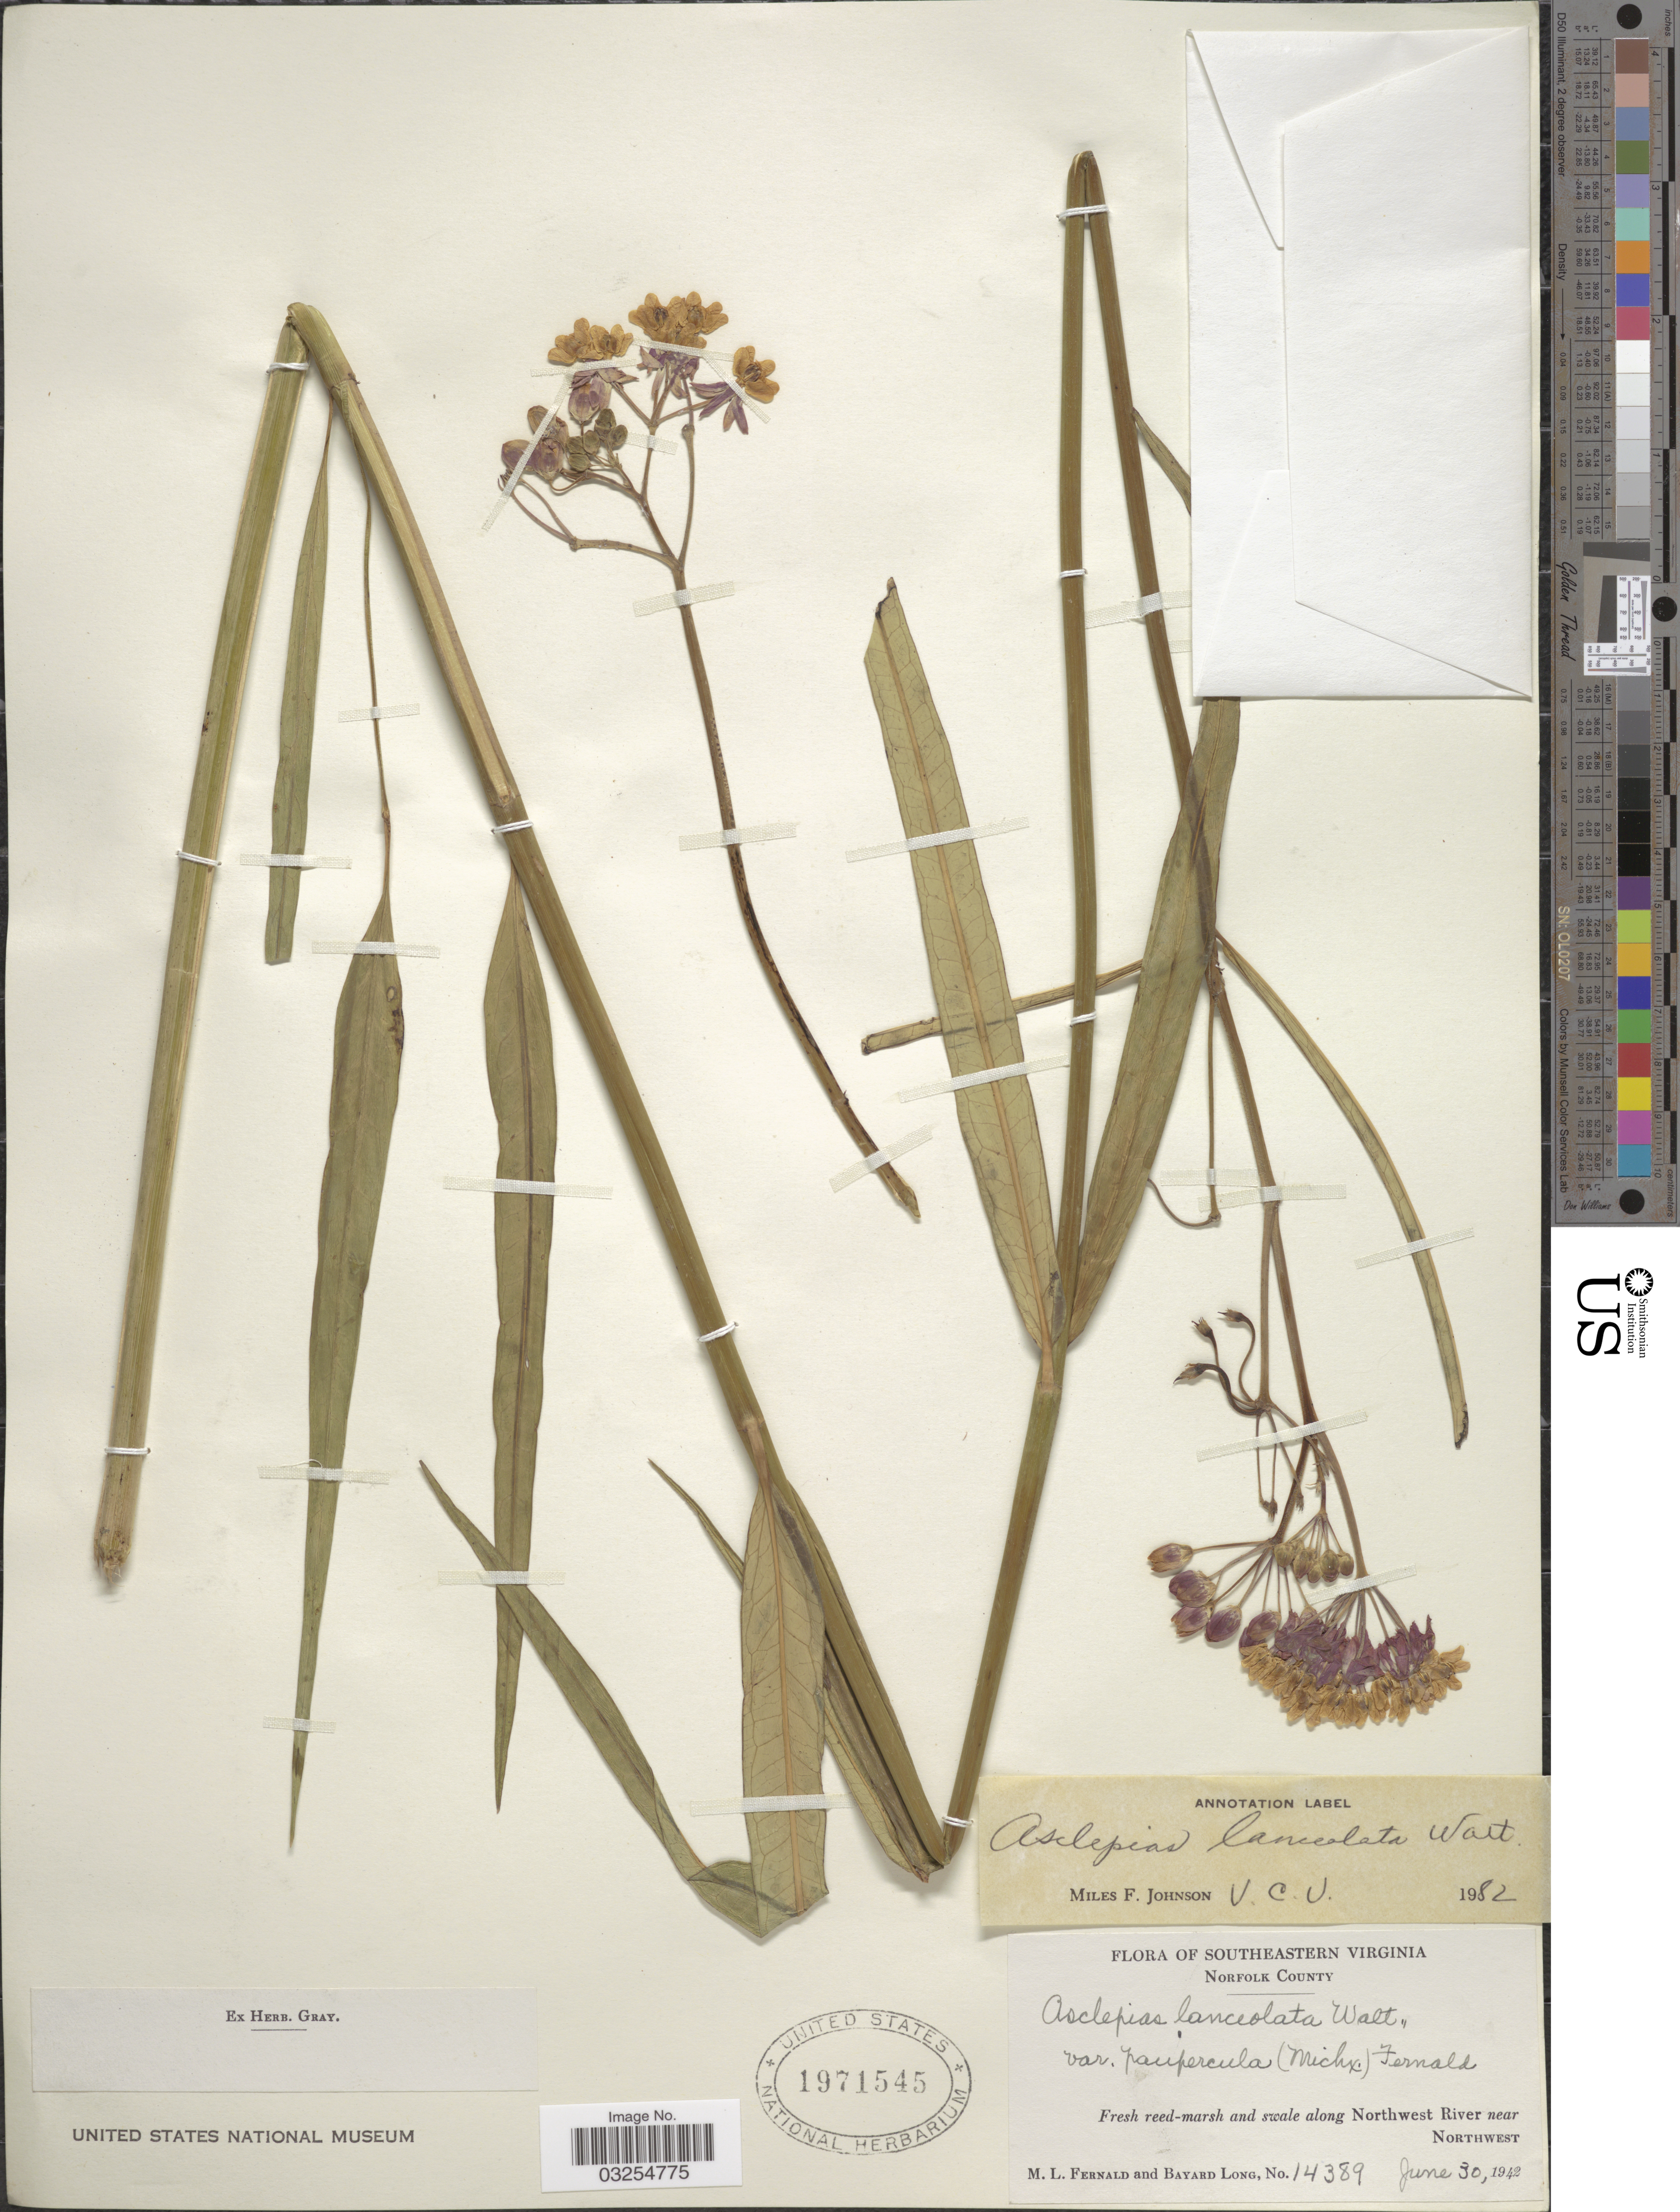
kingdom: Plantae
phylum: Tracheophyta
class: Magnoliopsida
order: Gentianales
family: Apocynaceae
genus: Asclepias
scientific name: Asclepias lanceolata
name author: Walter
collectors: M. L. Fernald & B. Long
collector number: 14389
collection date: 1942-06-30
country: United States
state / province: Virginia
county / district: City of Norfolk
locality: Southeastern Virginia. Norfolk County. Fresh reed-marsh and swale along Northwest River near Northwest.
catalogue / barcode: US 1971545